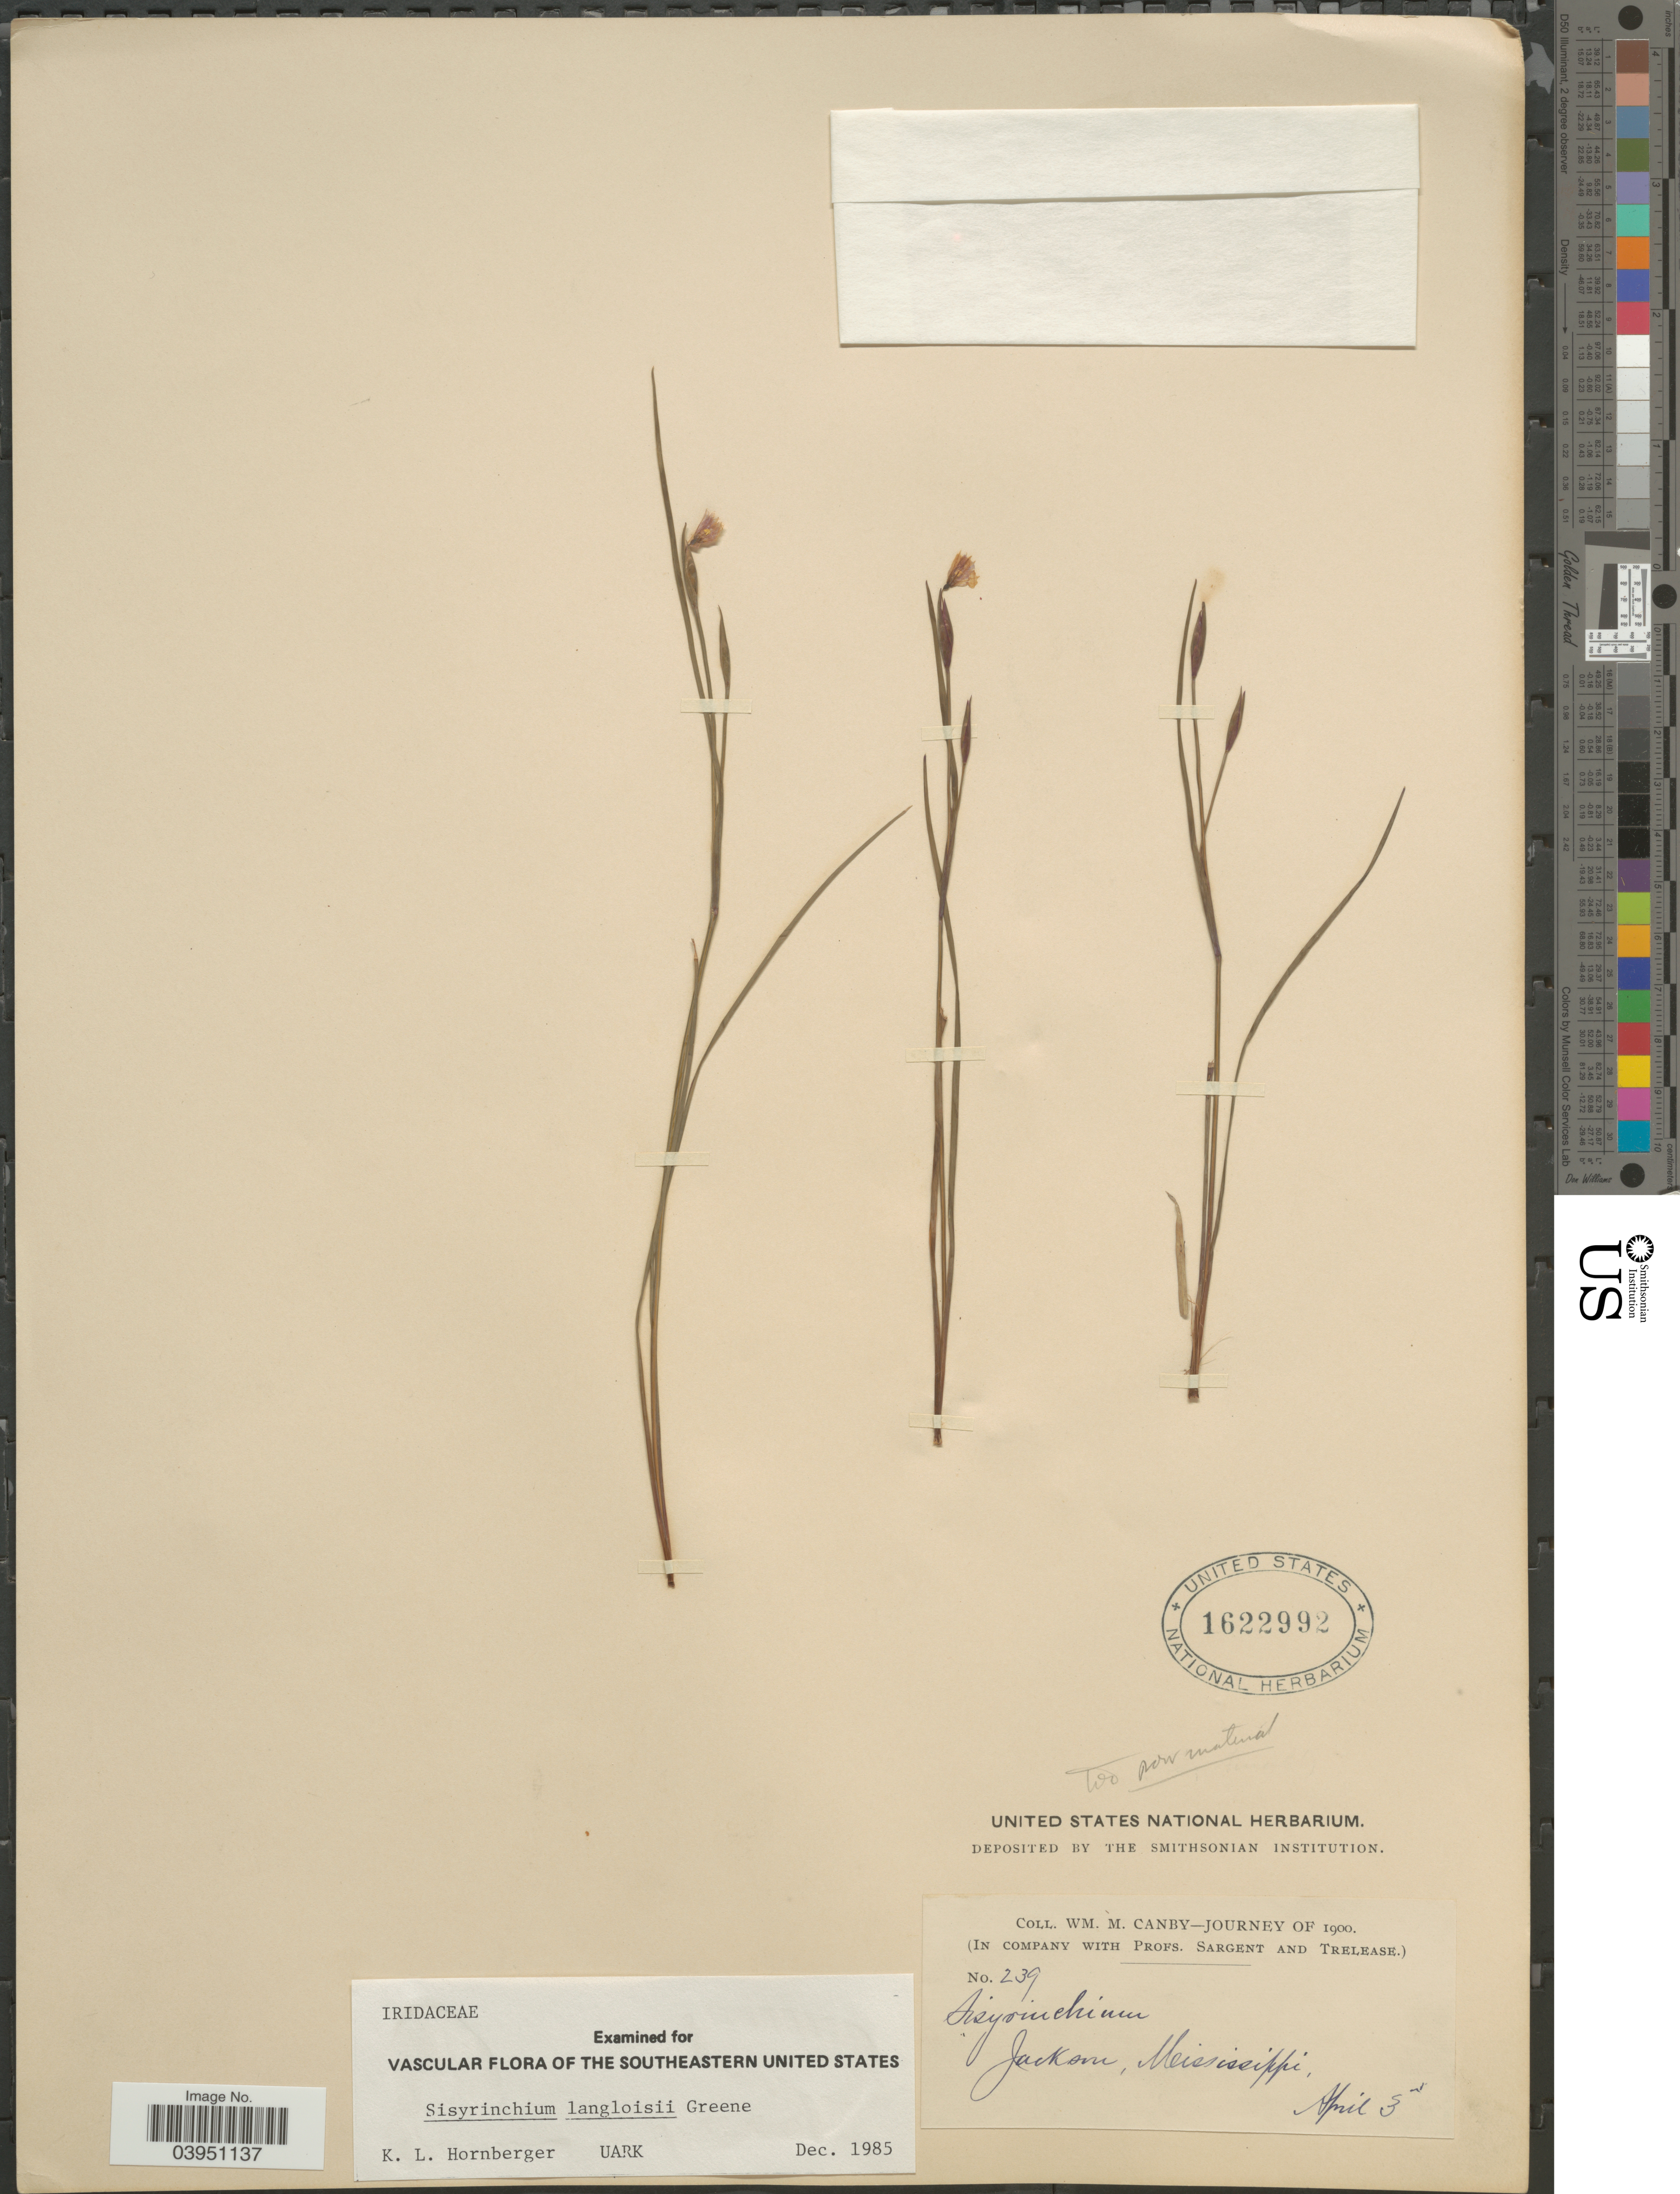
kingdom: Plantae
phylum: Tracheophyta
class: Liliopsida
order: Asparagales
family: Iridaceae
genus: Sisyrinchium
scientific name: Sisyrinchium langloisii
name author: Greene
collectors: W. M. Canby, Prof. Sargent & Prof. Trelease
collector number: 239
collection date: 1900-04-03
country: United States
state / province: Mississippi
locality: Jackson.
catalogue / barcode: US 1622992